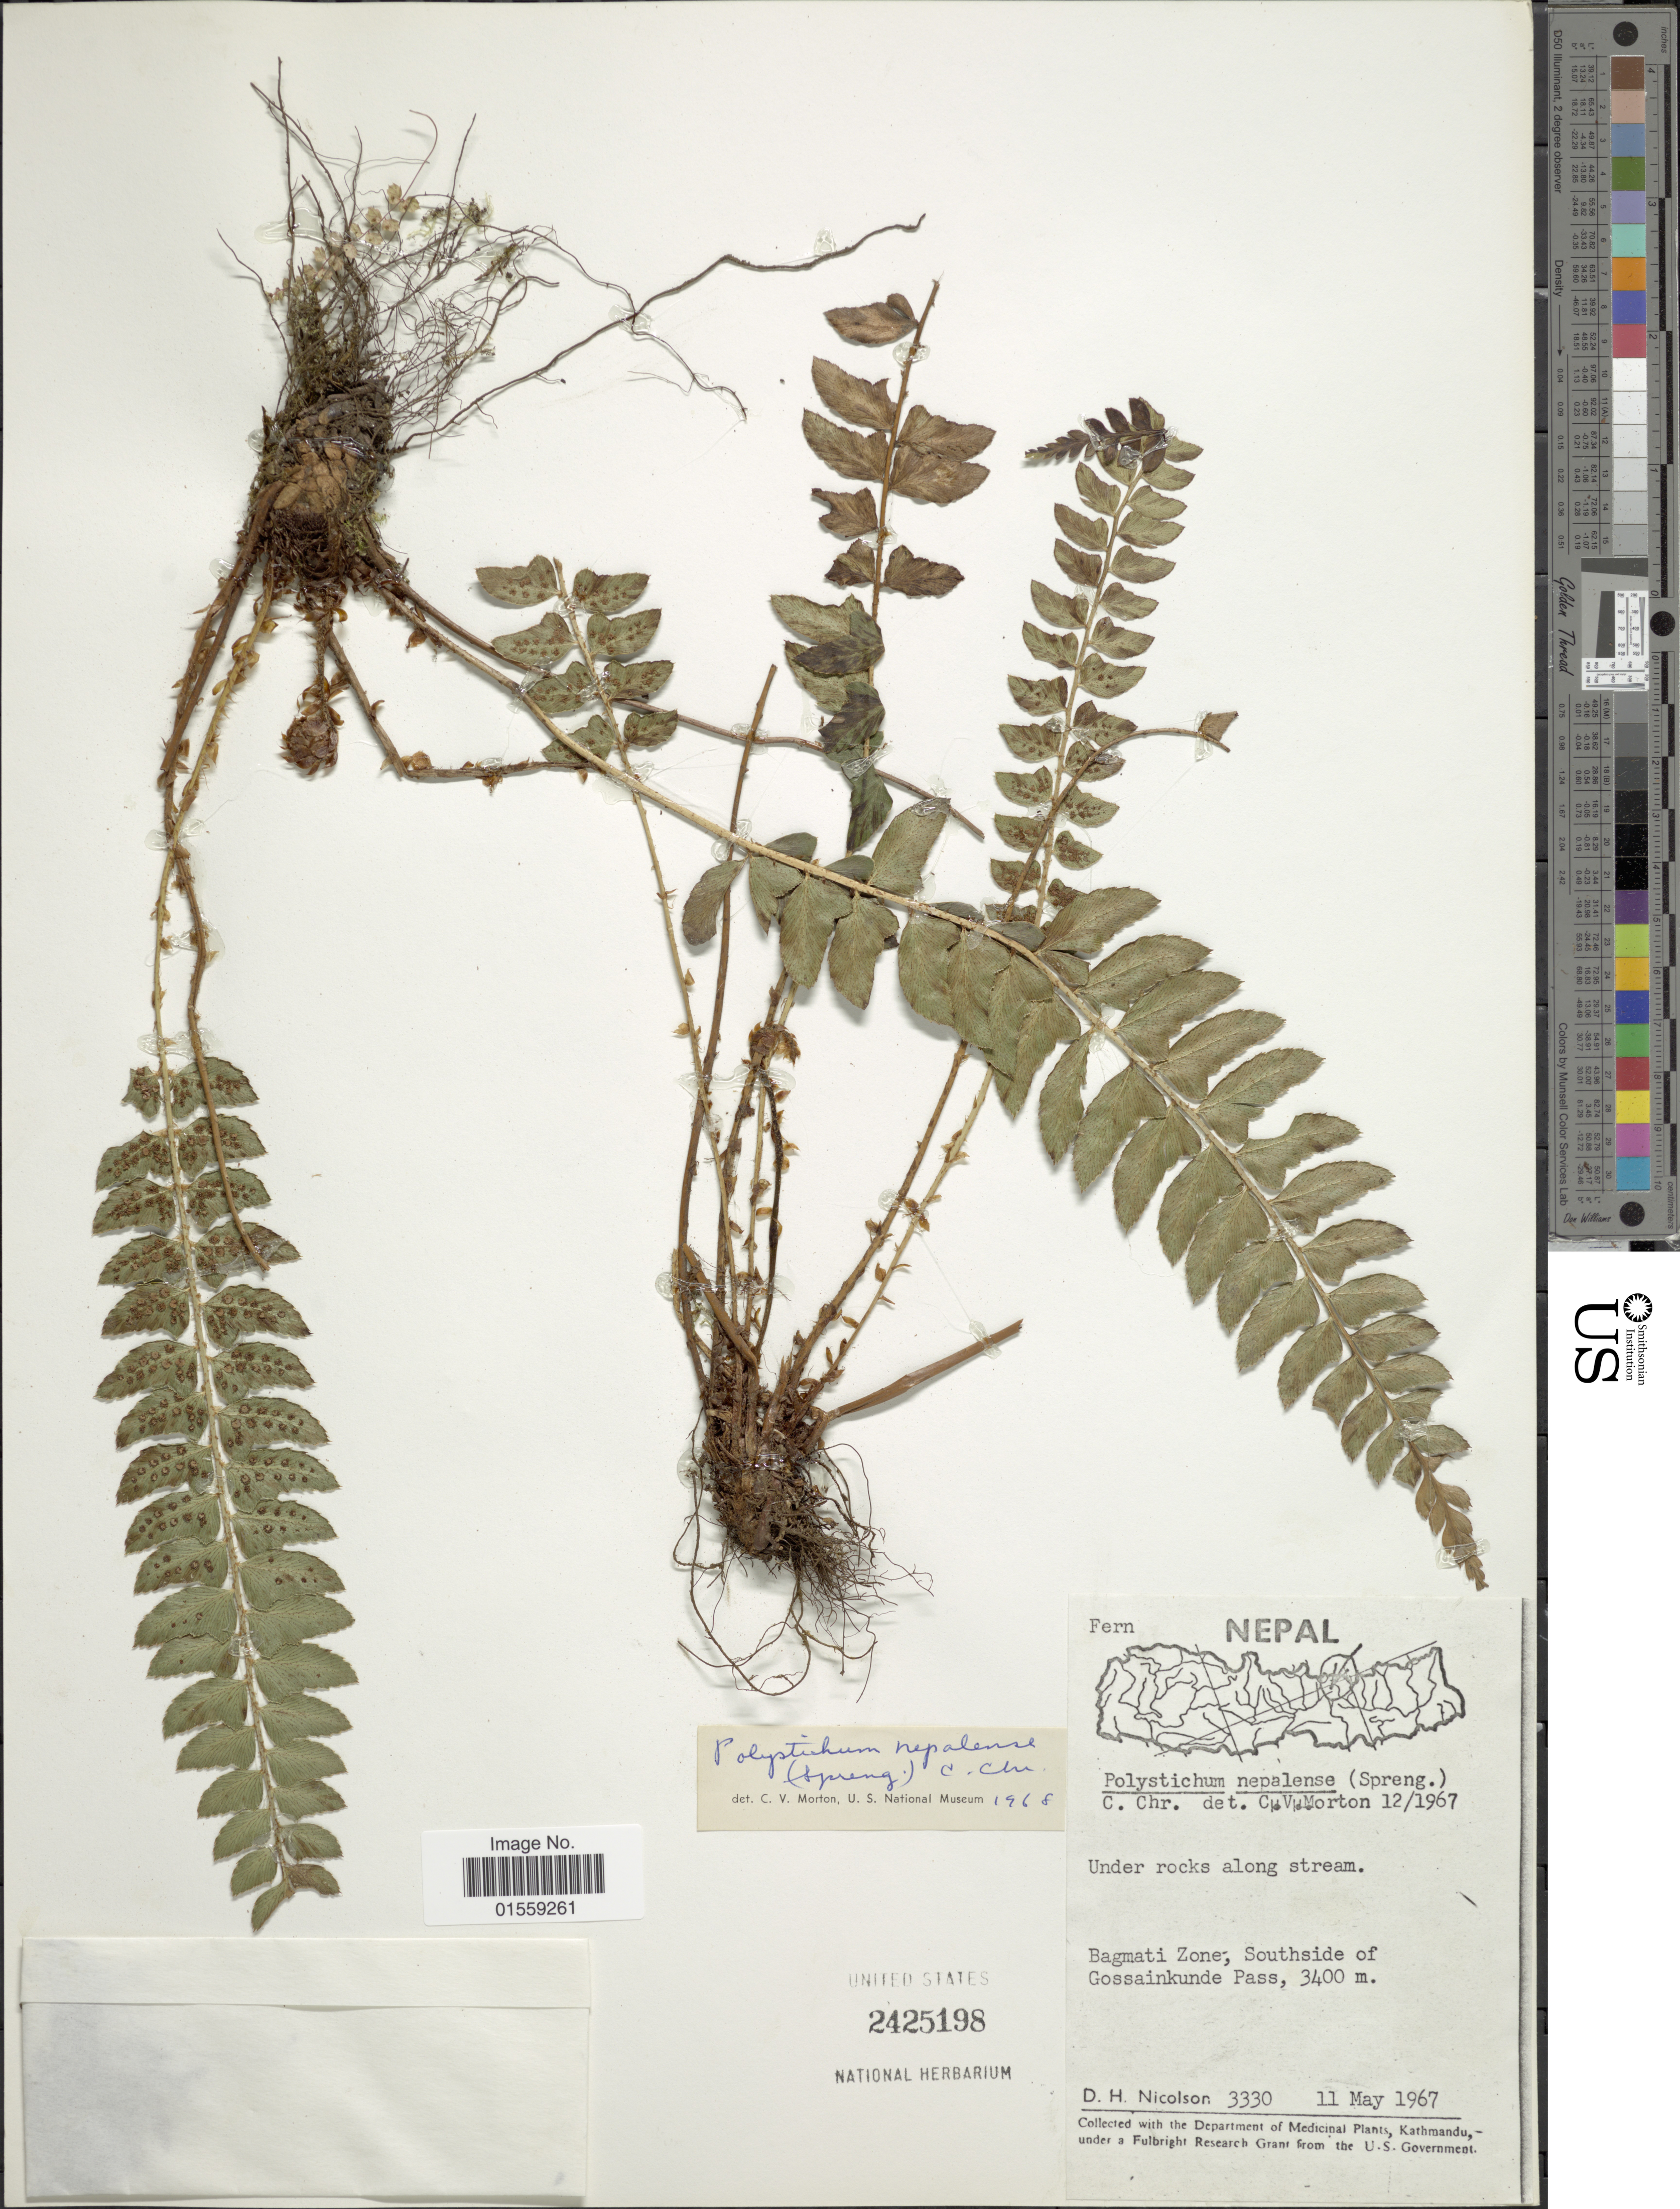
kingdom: Plantae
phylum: Tracheophyta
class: Polypodiopsida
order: Polypodiales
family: Dryopteridaceae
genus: Polystichum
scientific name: Polystichum nepalense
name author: (Spreng.) C. Chr.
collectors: D. H. Nicolson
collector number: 3330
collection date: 1967-05-11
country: Nepal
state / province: Bagmati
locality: Bagmati Zone; Southside of Gossainkunde Oass.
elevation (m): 3400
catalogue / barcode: US 2425198